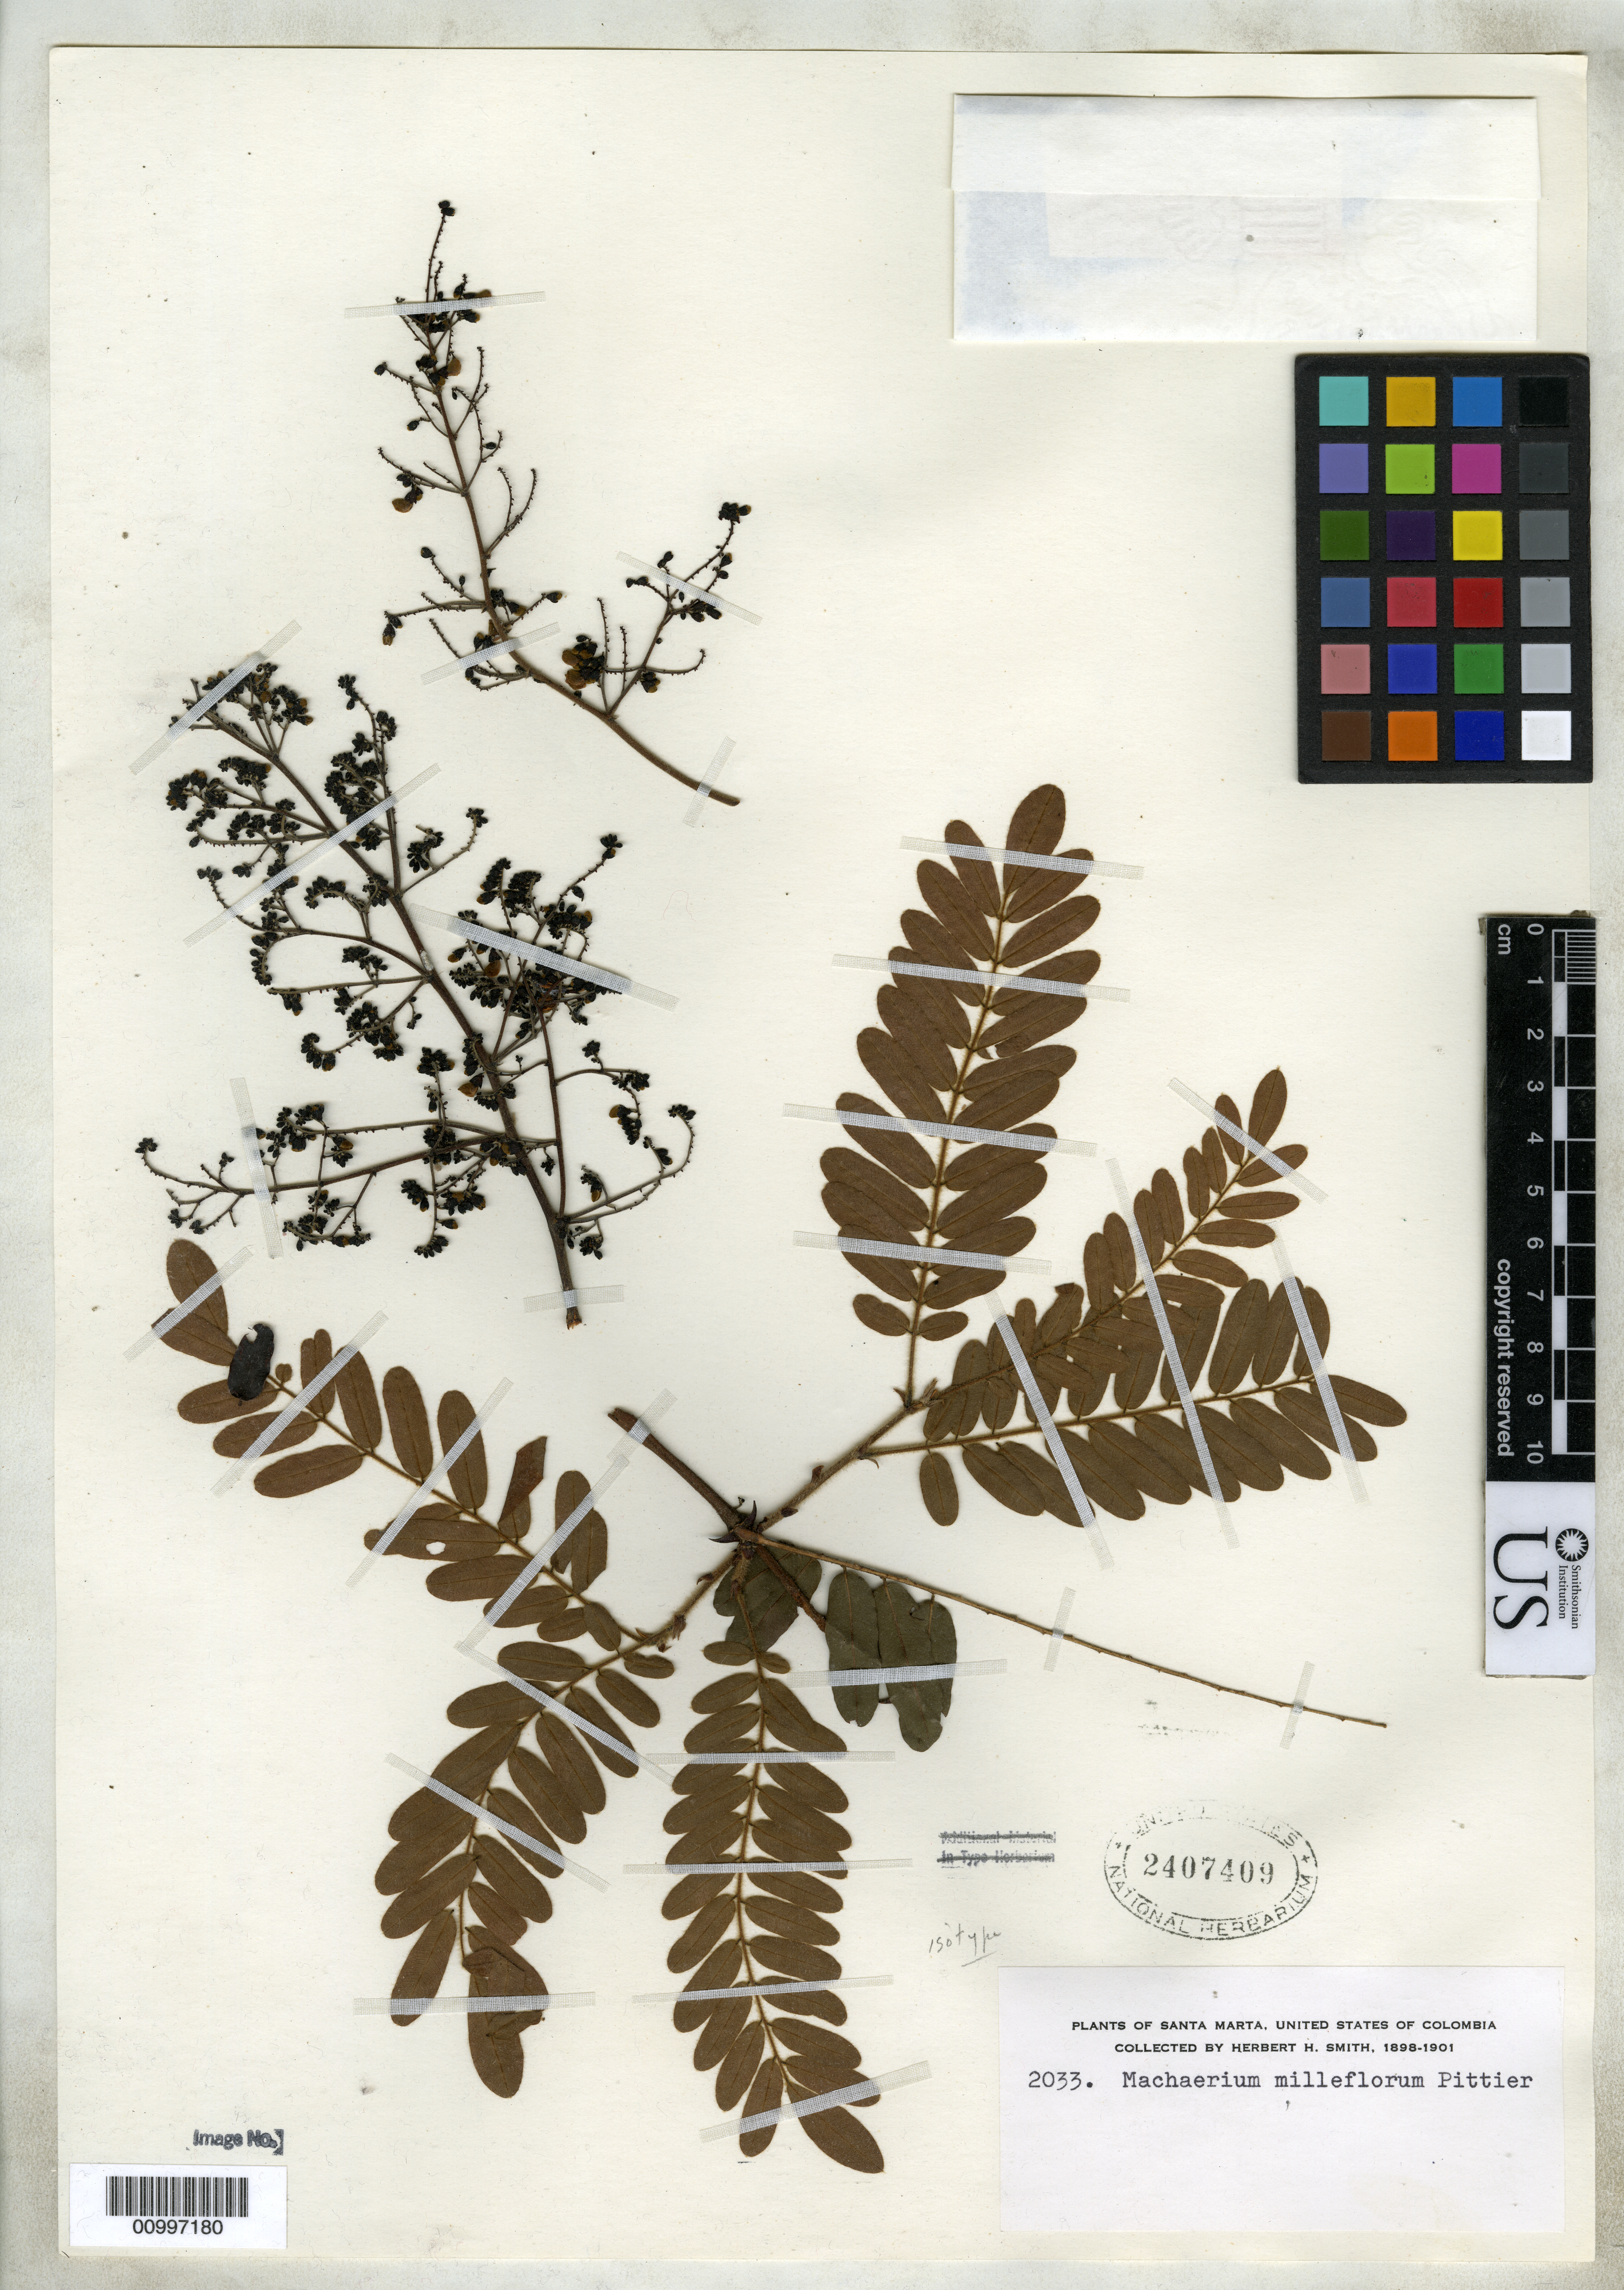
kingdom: Plantae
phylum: Tracheophyta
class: Magnoliopsida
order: Fabales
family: Fabaceae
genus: Machaerium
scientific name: Machaerium milleflorum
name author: Pittier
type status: Isotype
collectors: Herbert H. Smith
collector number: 2033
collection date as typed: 1898-1901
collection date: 1898/1901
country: Colombia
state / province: Magdalena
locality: Santa Marta.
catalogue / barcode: US 2407409